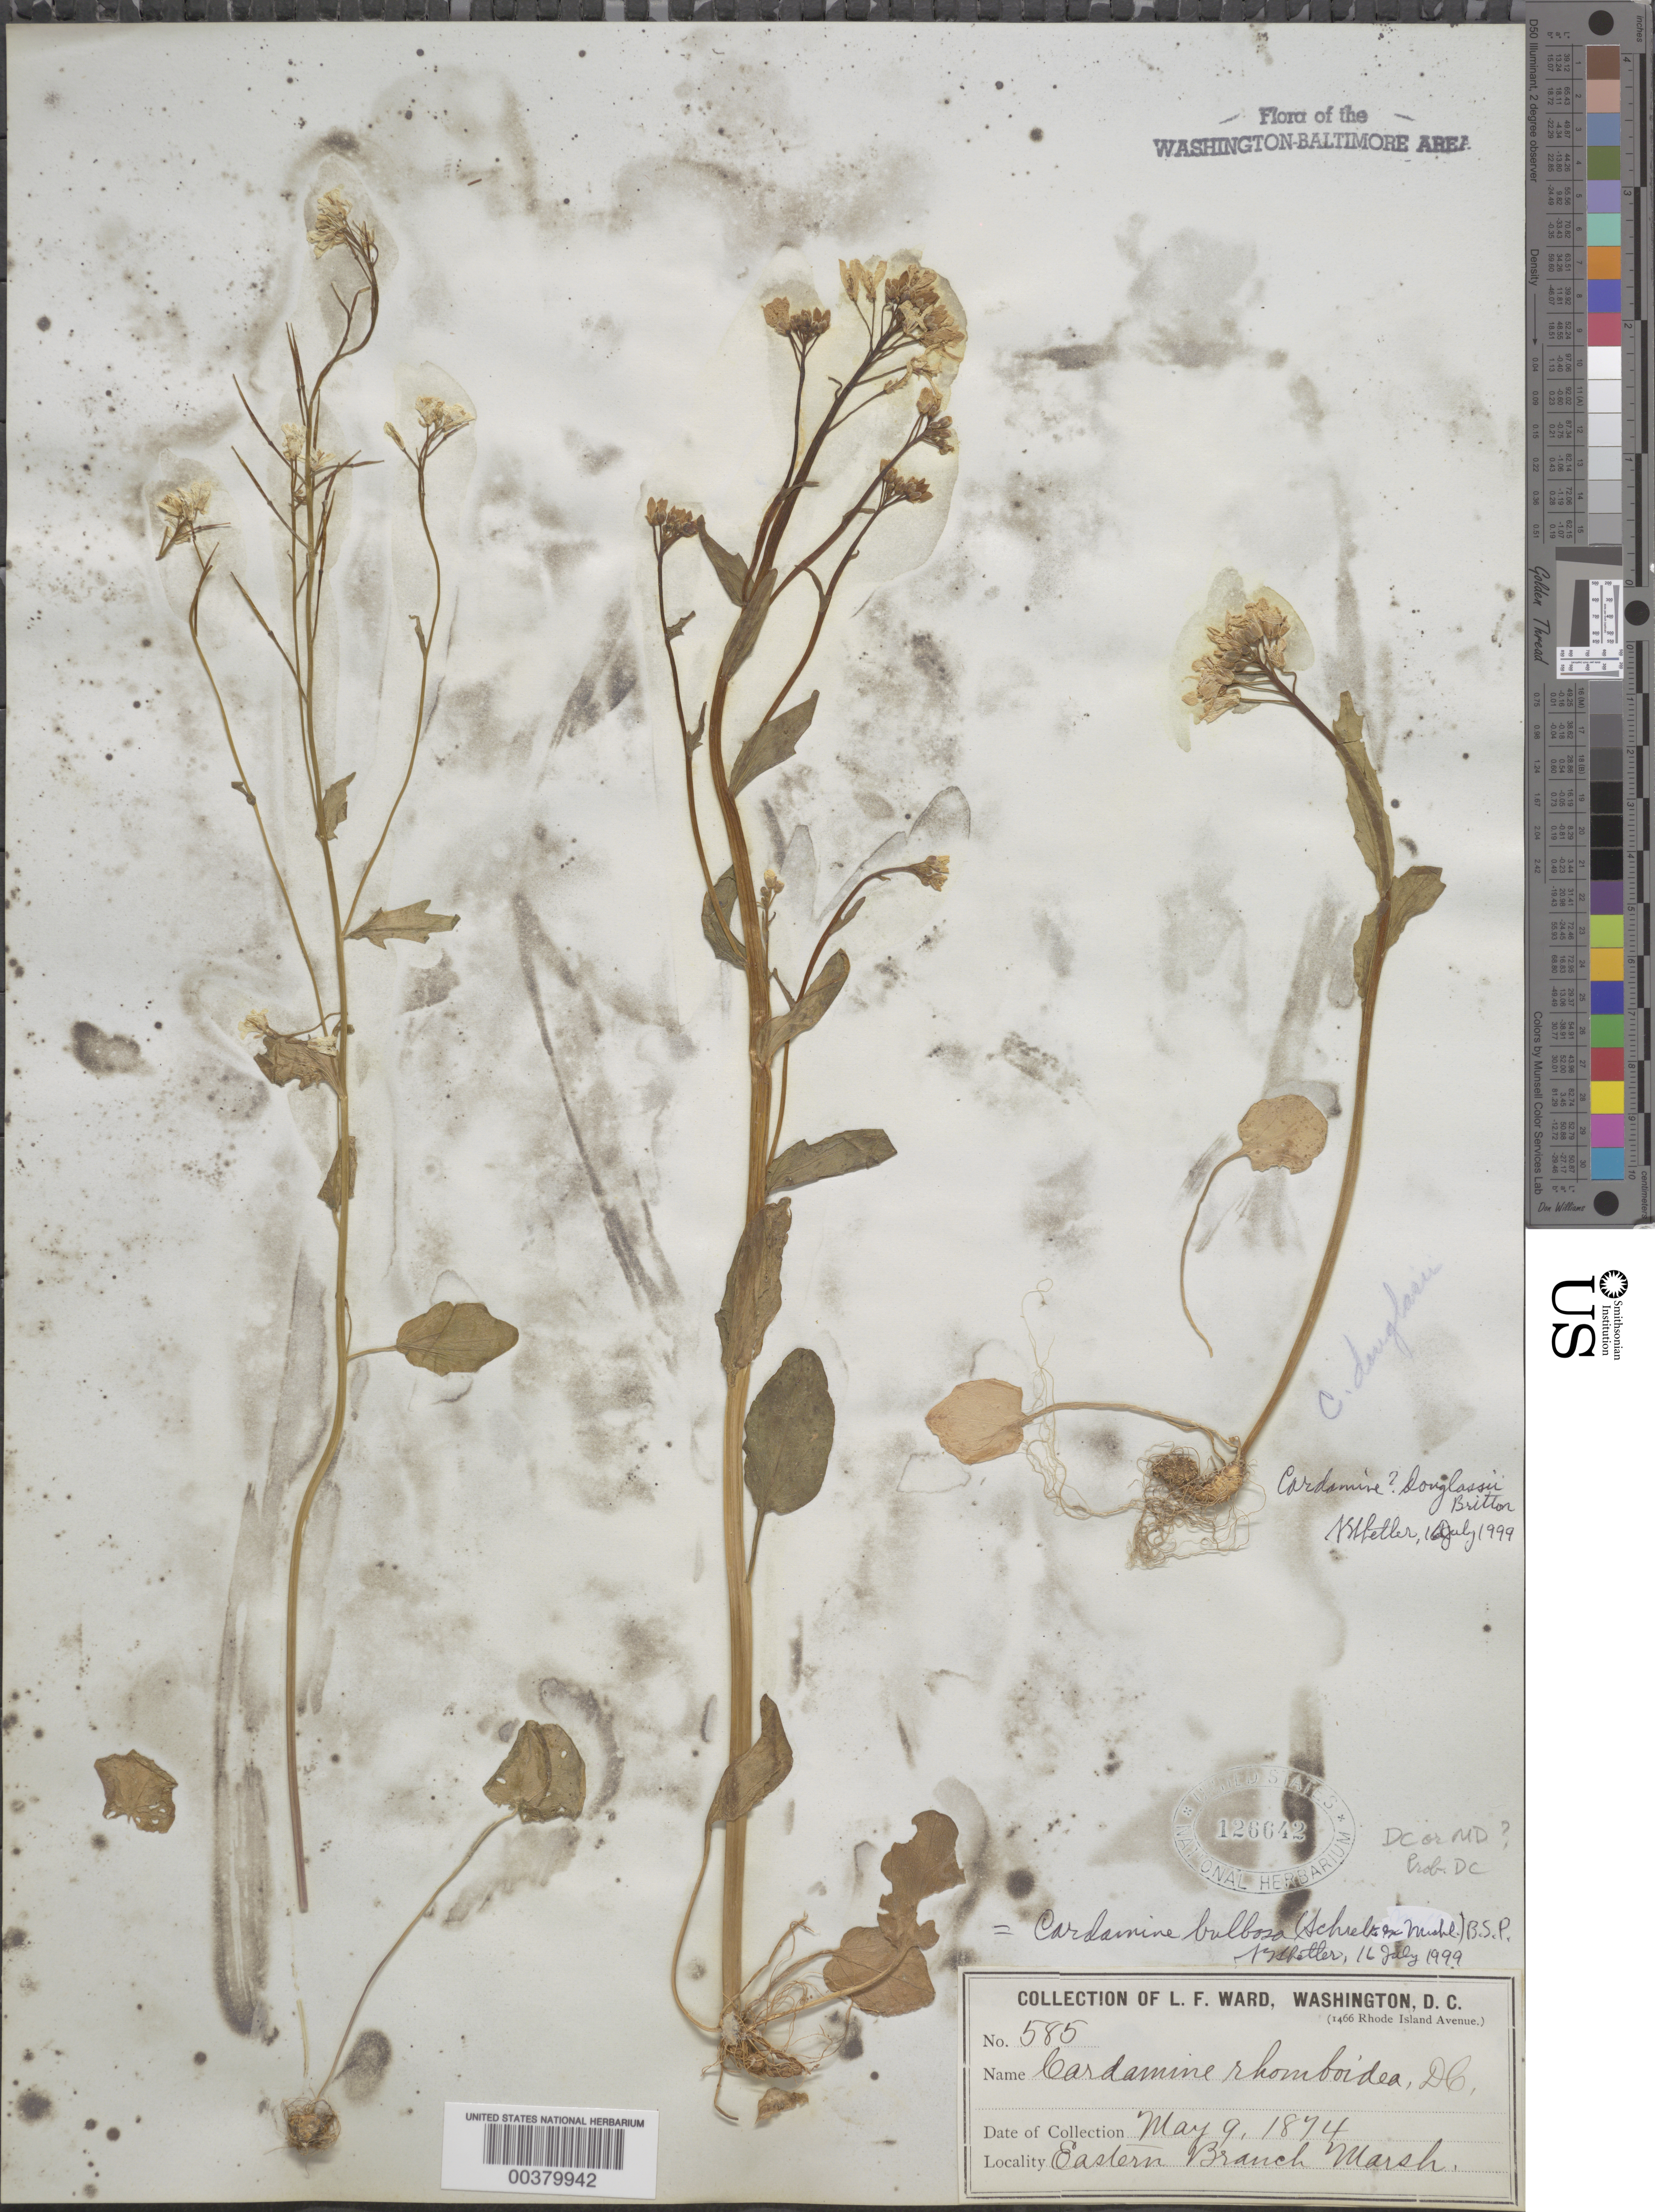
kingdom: Plantae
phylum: Tracheophyta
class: Magnoliopsida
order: Brassicales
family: Brassicaceae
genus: Cardamine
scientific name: Cardamine bulbosa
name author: (Schreb. ex Muhl.) Britton et al.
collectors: L. F. Ward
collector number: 585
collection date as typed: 09 May 1874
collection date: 1874-05-09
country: United States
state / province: District of Columbia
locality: Eastern Branch Marsh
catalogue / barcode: US 126642